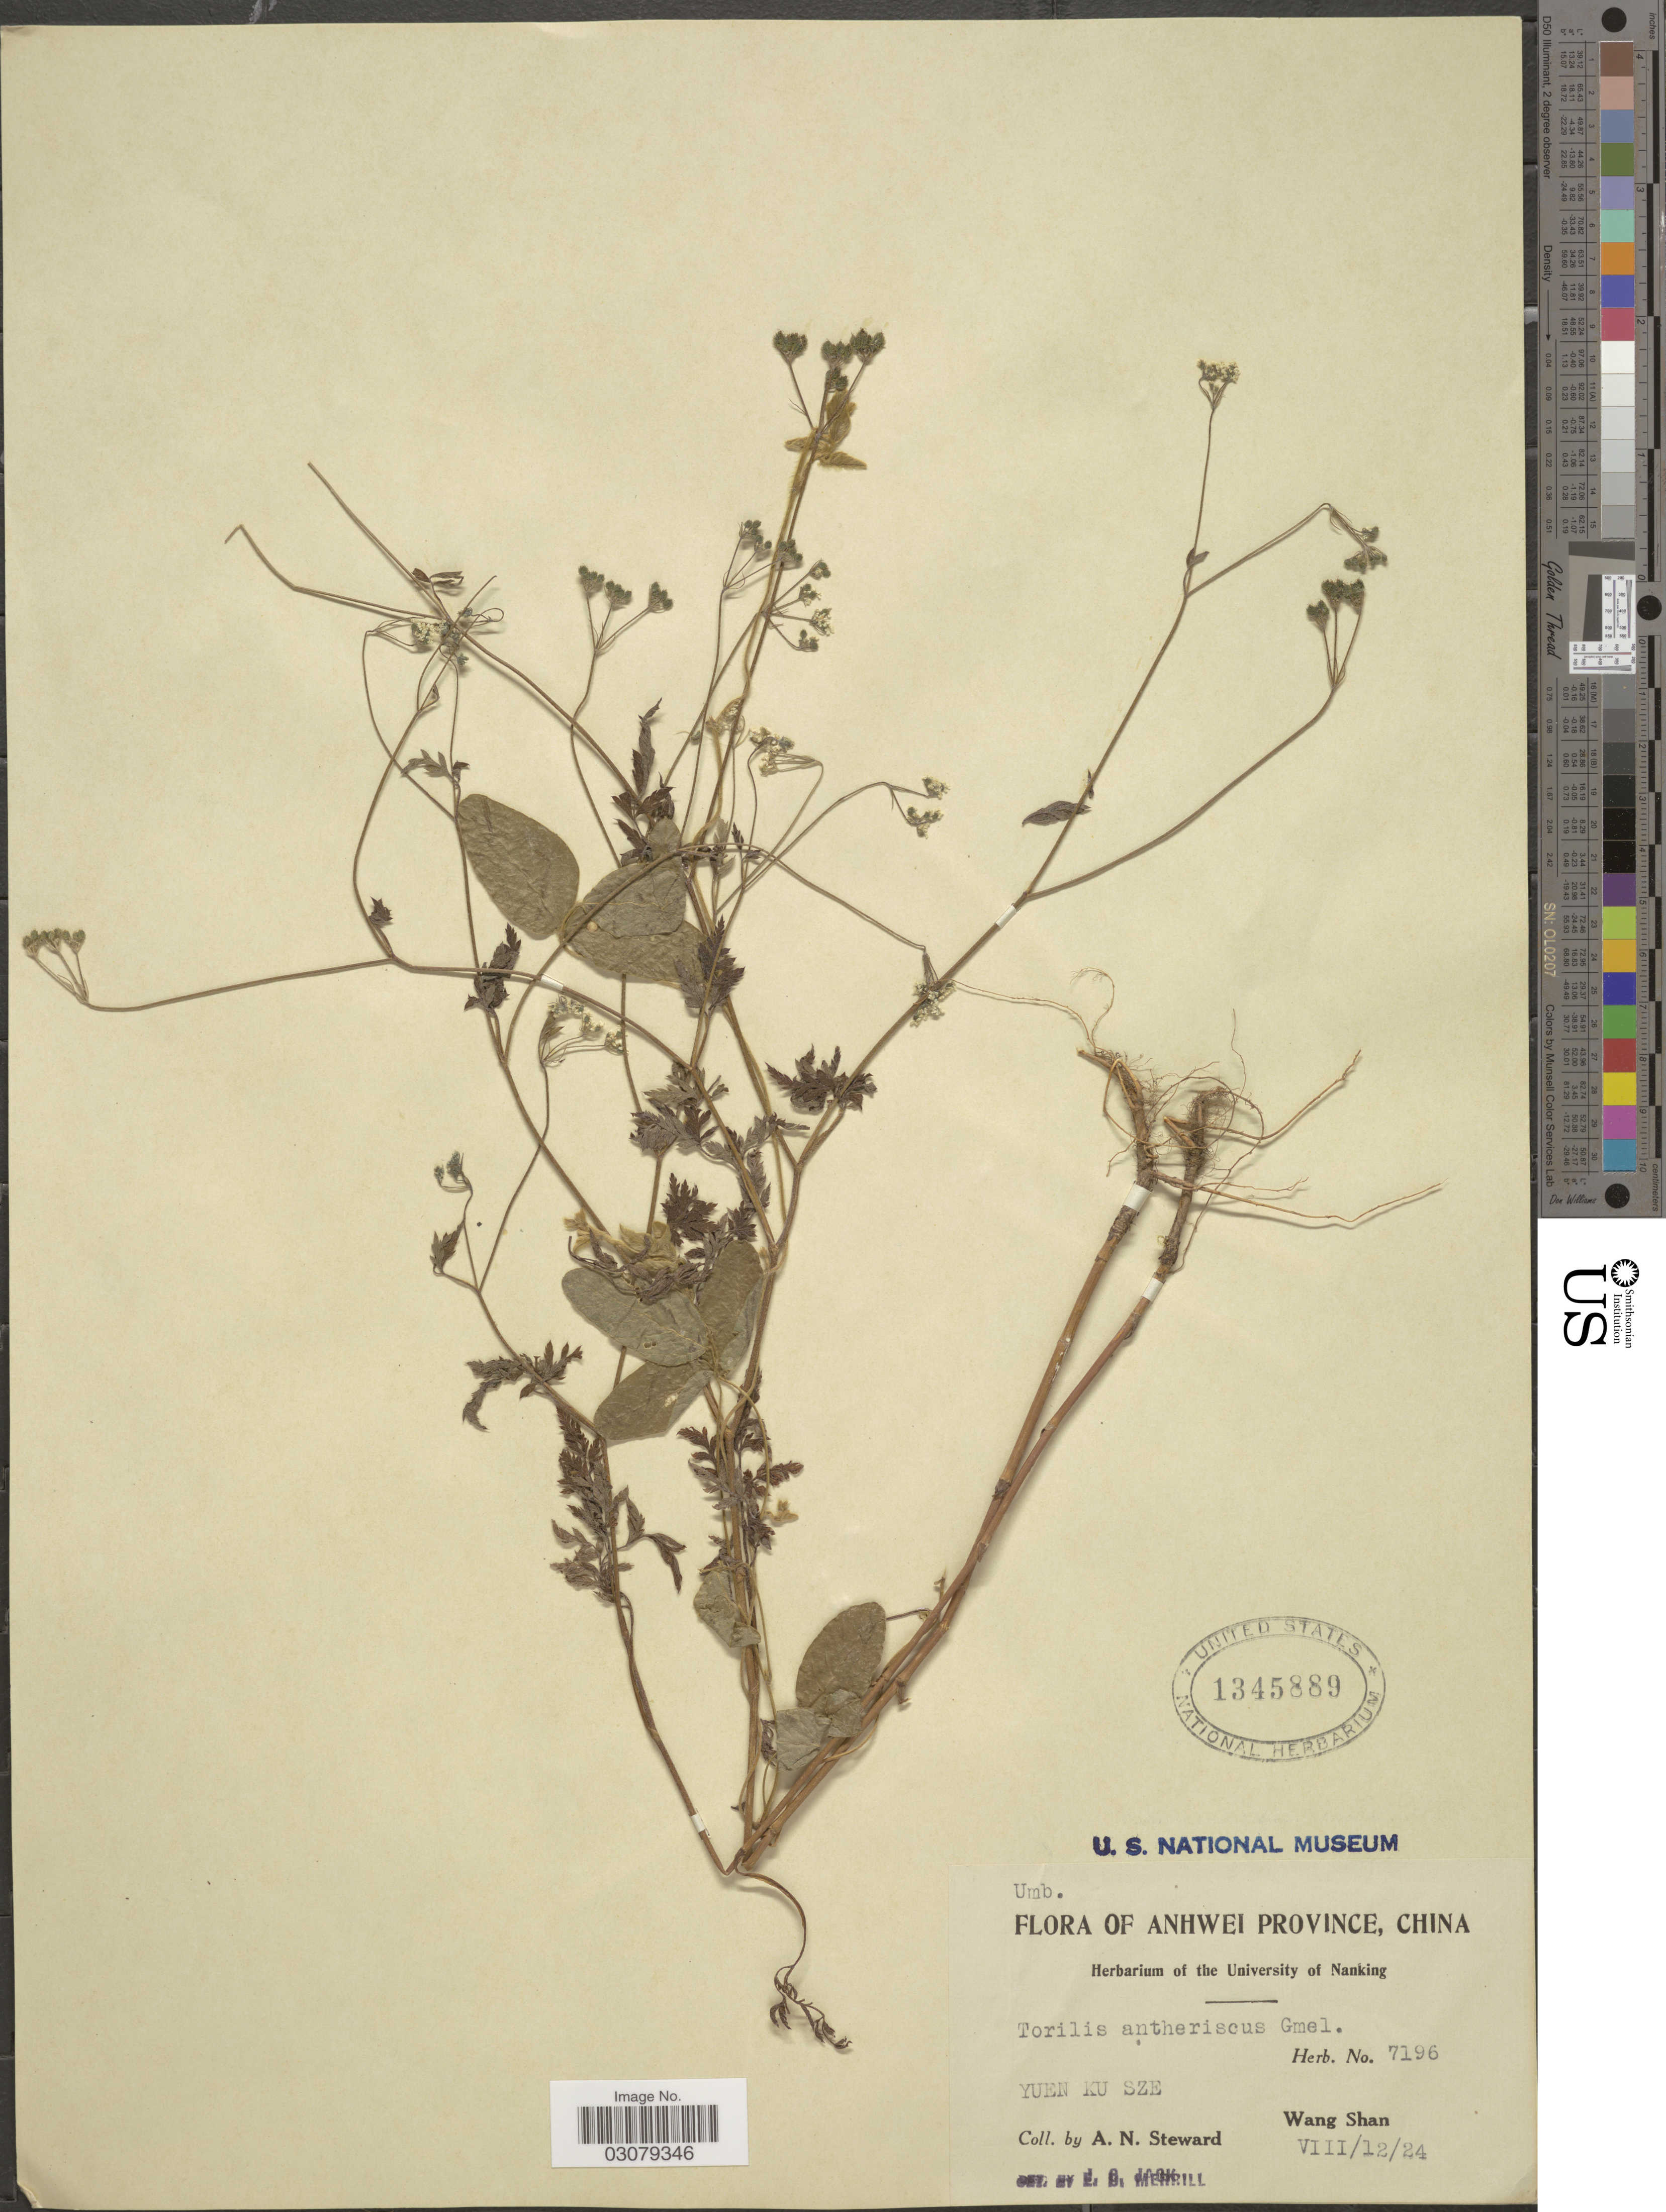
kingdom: Plantae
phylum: Tracheophyta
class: Magnoliopsida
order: Apiales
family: Apiaceae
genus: Torilis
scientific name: Torilis japonica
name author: (Houtt.) DC.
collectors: A. N. Steward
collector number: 7196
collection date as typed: Transcribed d/m/y: 12/8/24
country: China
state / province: Anhui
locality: Anhwei Province. Yuen Ku Sze, Wang Shan.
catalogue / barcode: US 1345889